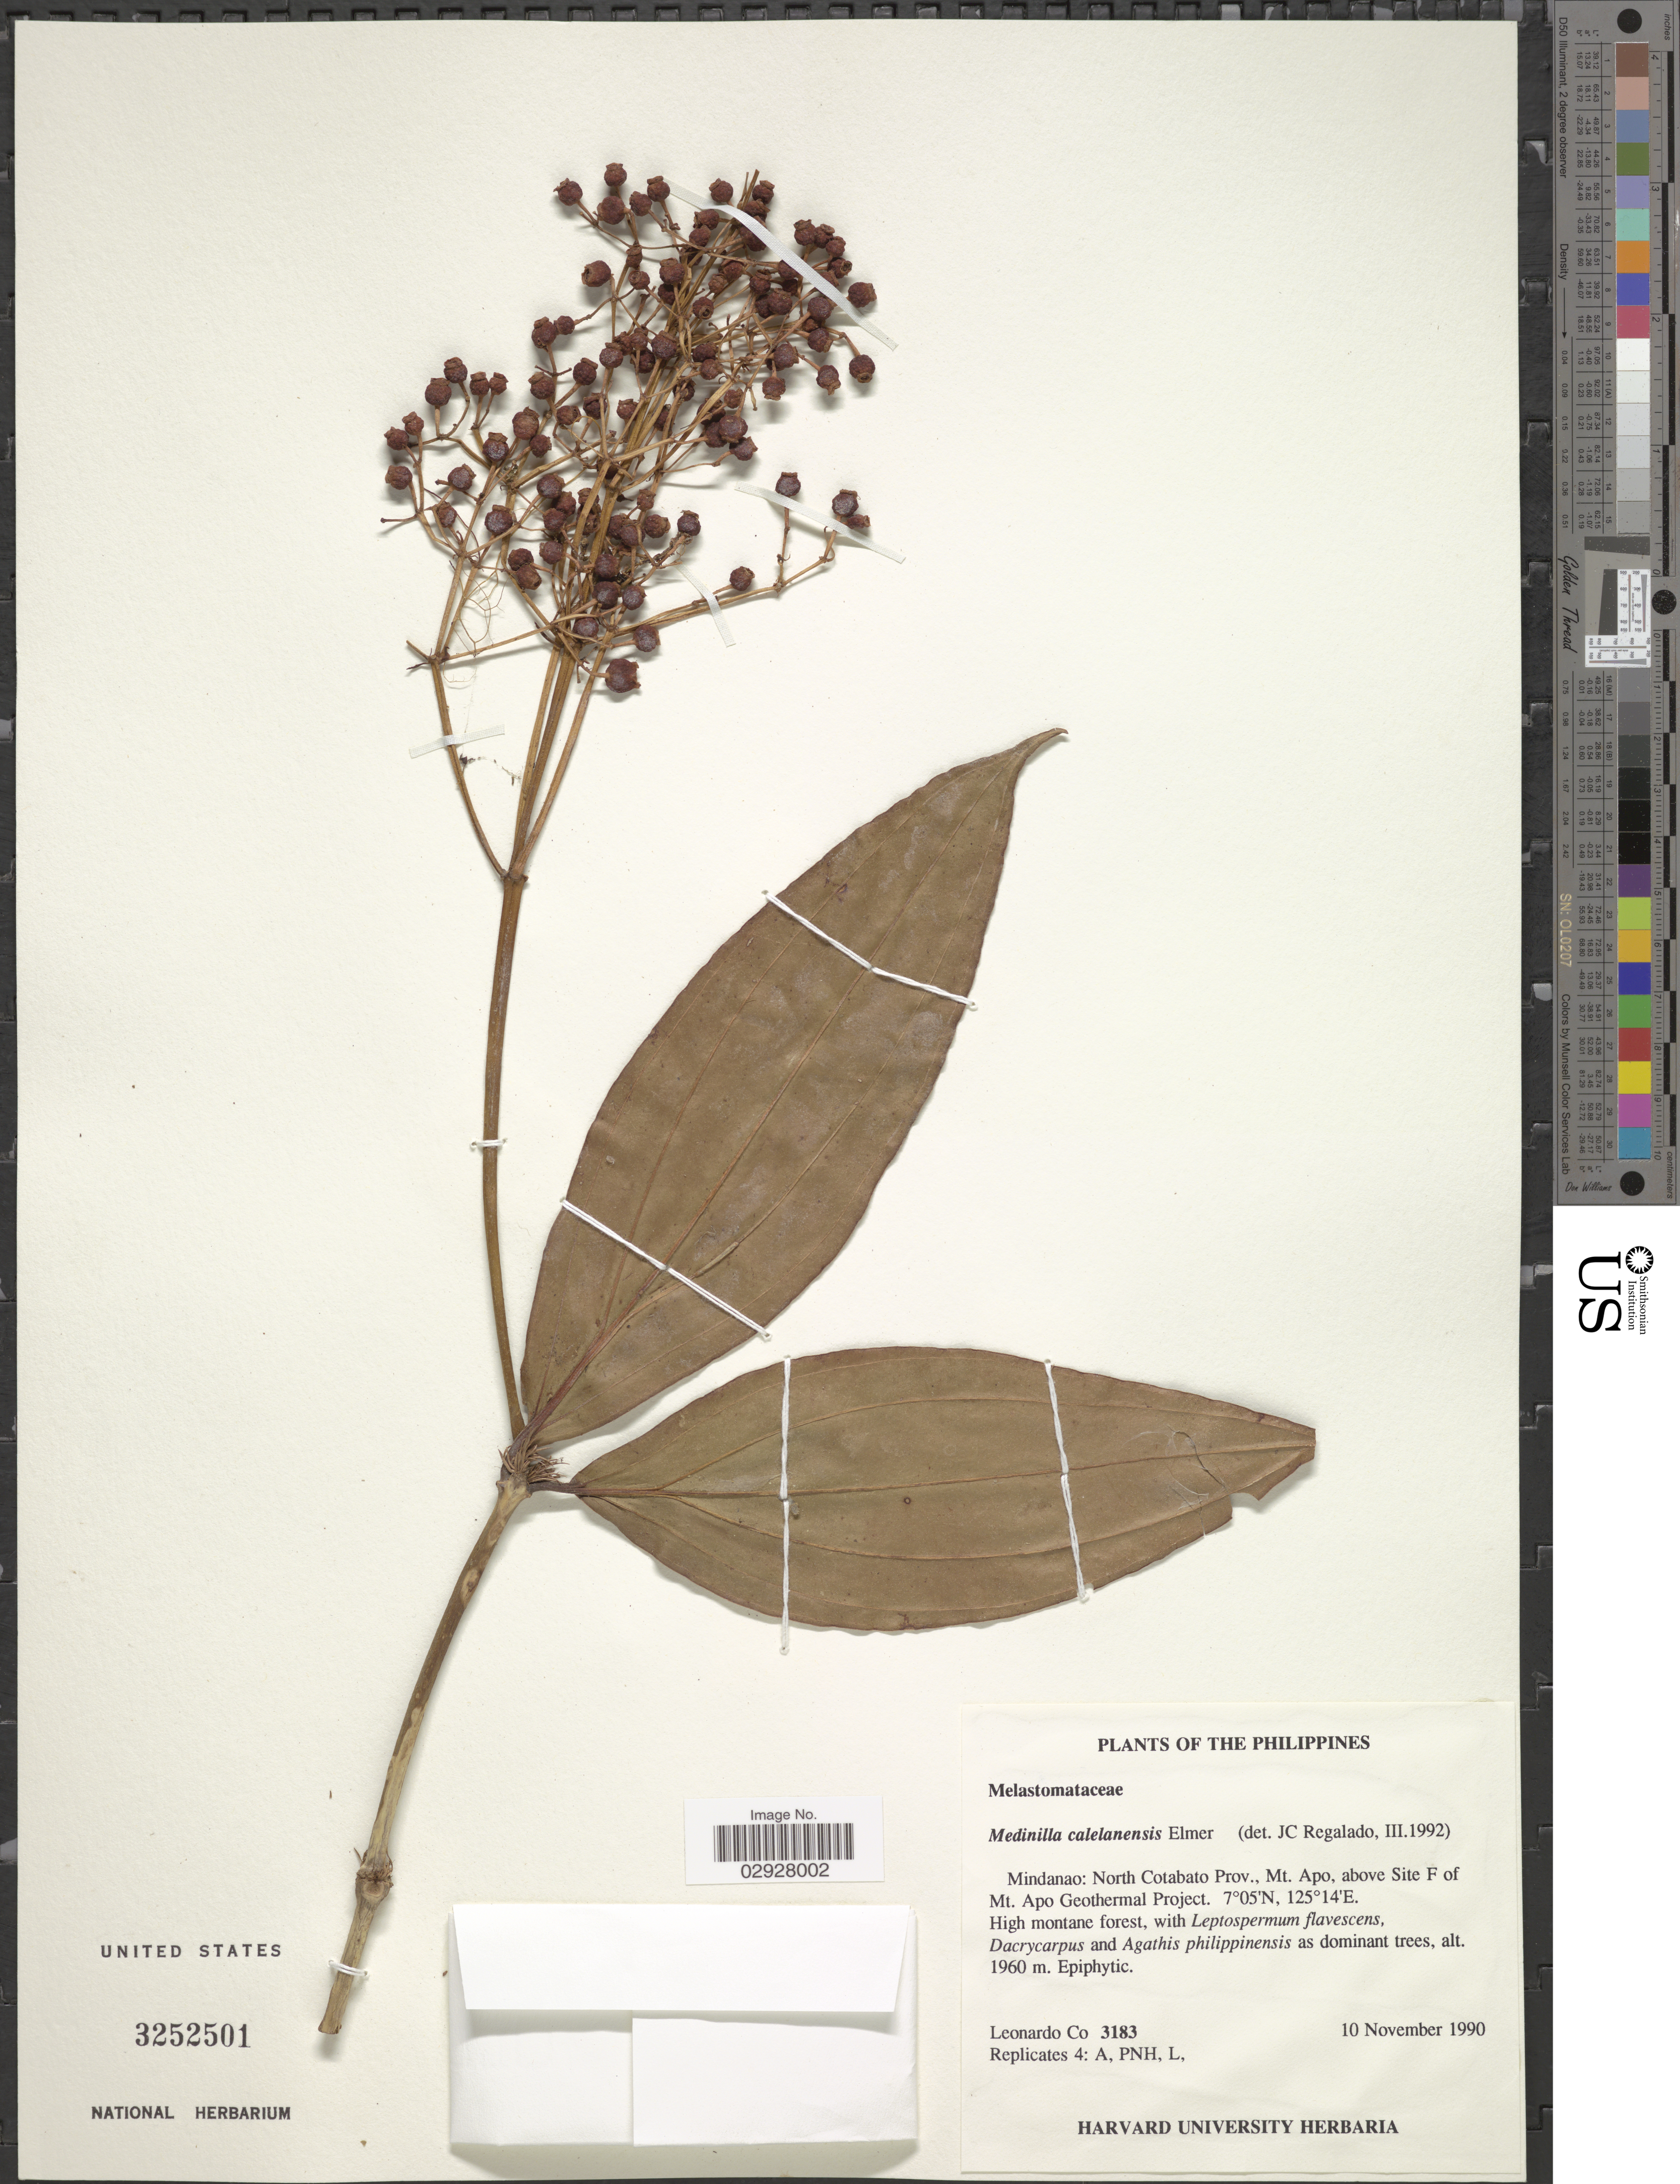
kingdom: Plantae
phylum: Tracheophyta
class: Magnoliopsida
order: Myrtales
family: Melastomataceae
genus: Medinilla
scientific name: Medinilla calelanensis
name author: Elmer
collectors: L. Co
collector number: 3183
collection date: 1990-11-10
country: Philippines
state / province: Davao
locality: Mindanao: North Cotabato Prov., Mt. Apo, above Site F of Mt. Apo Geothermal Project.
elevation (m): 1960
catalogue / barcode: US 3252501